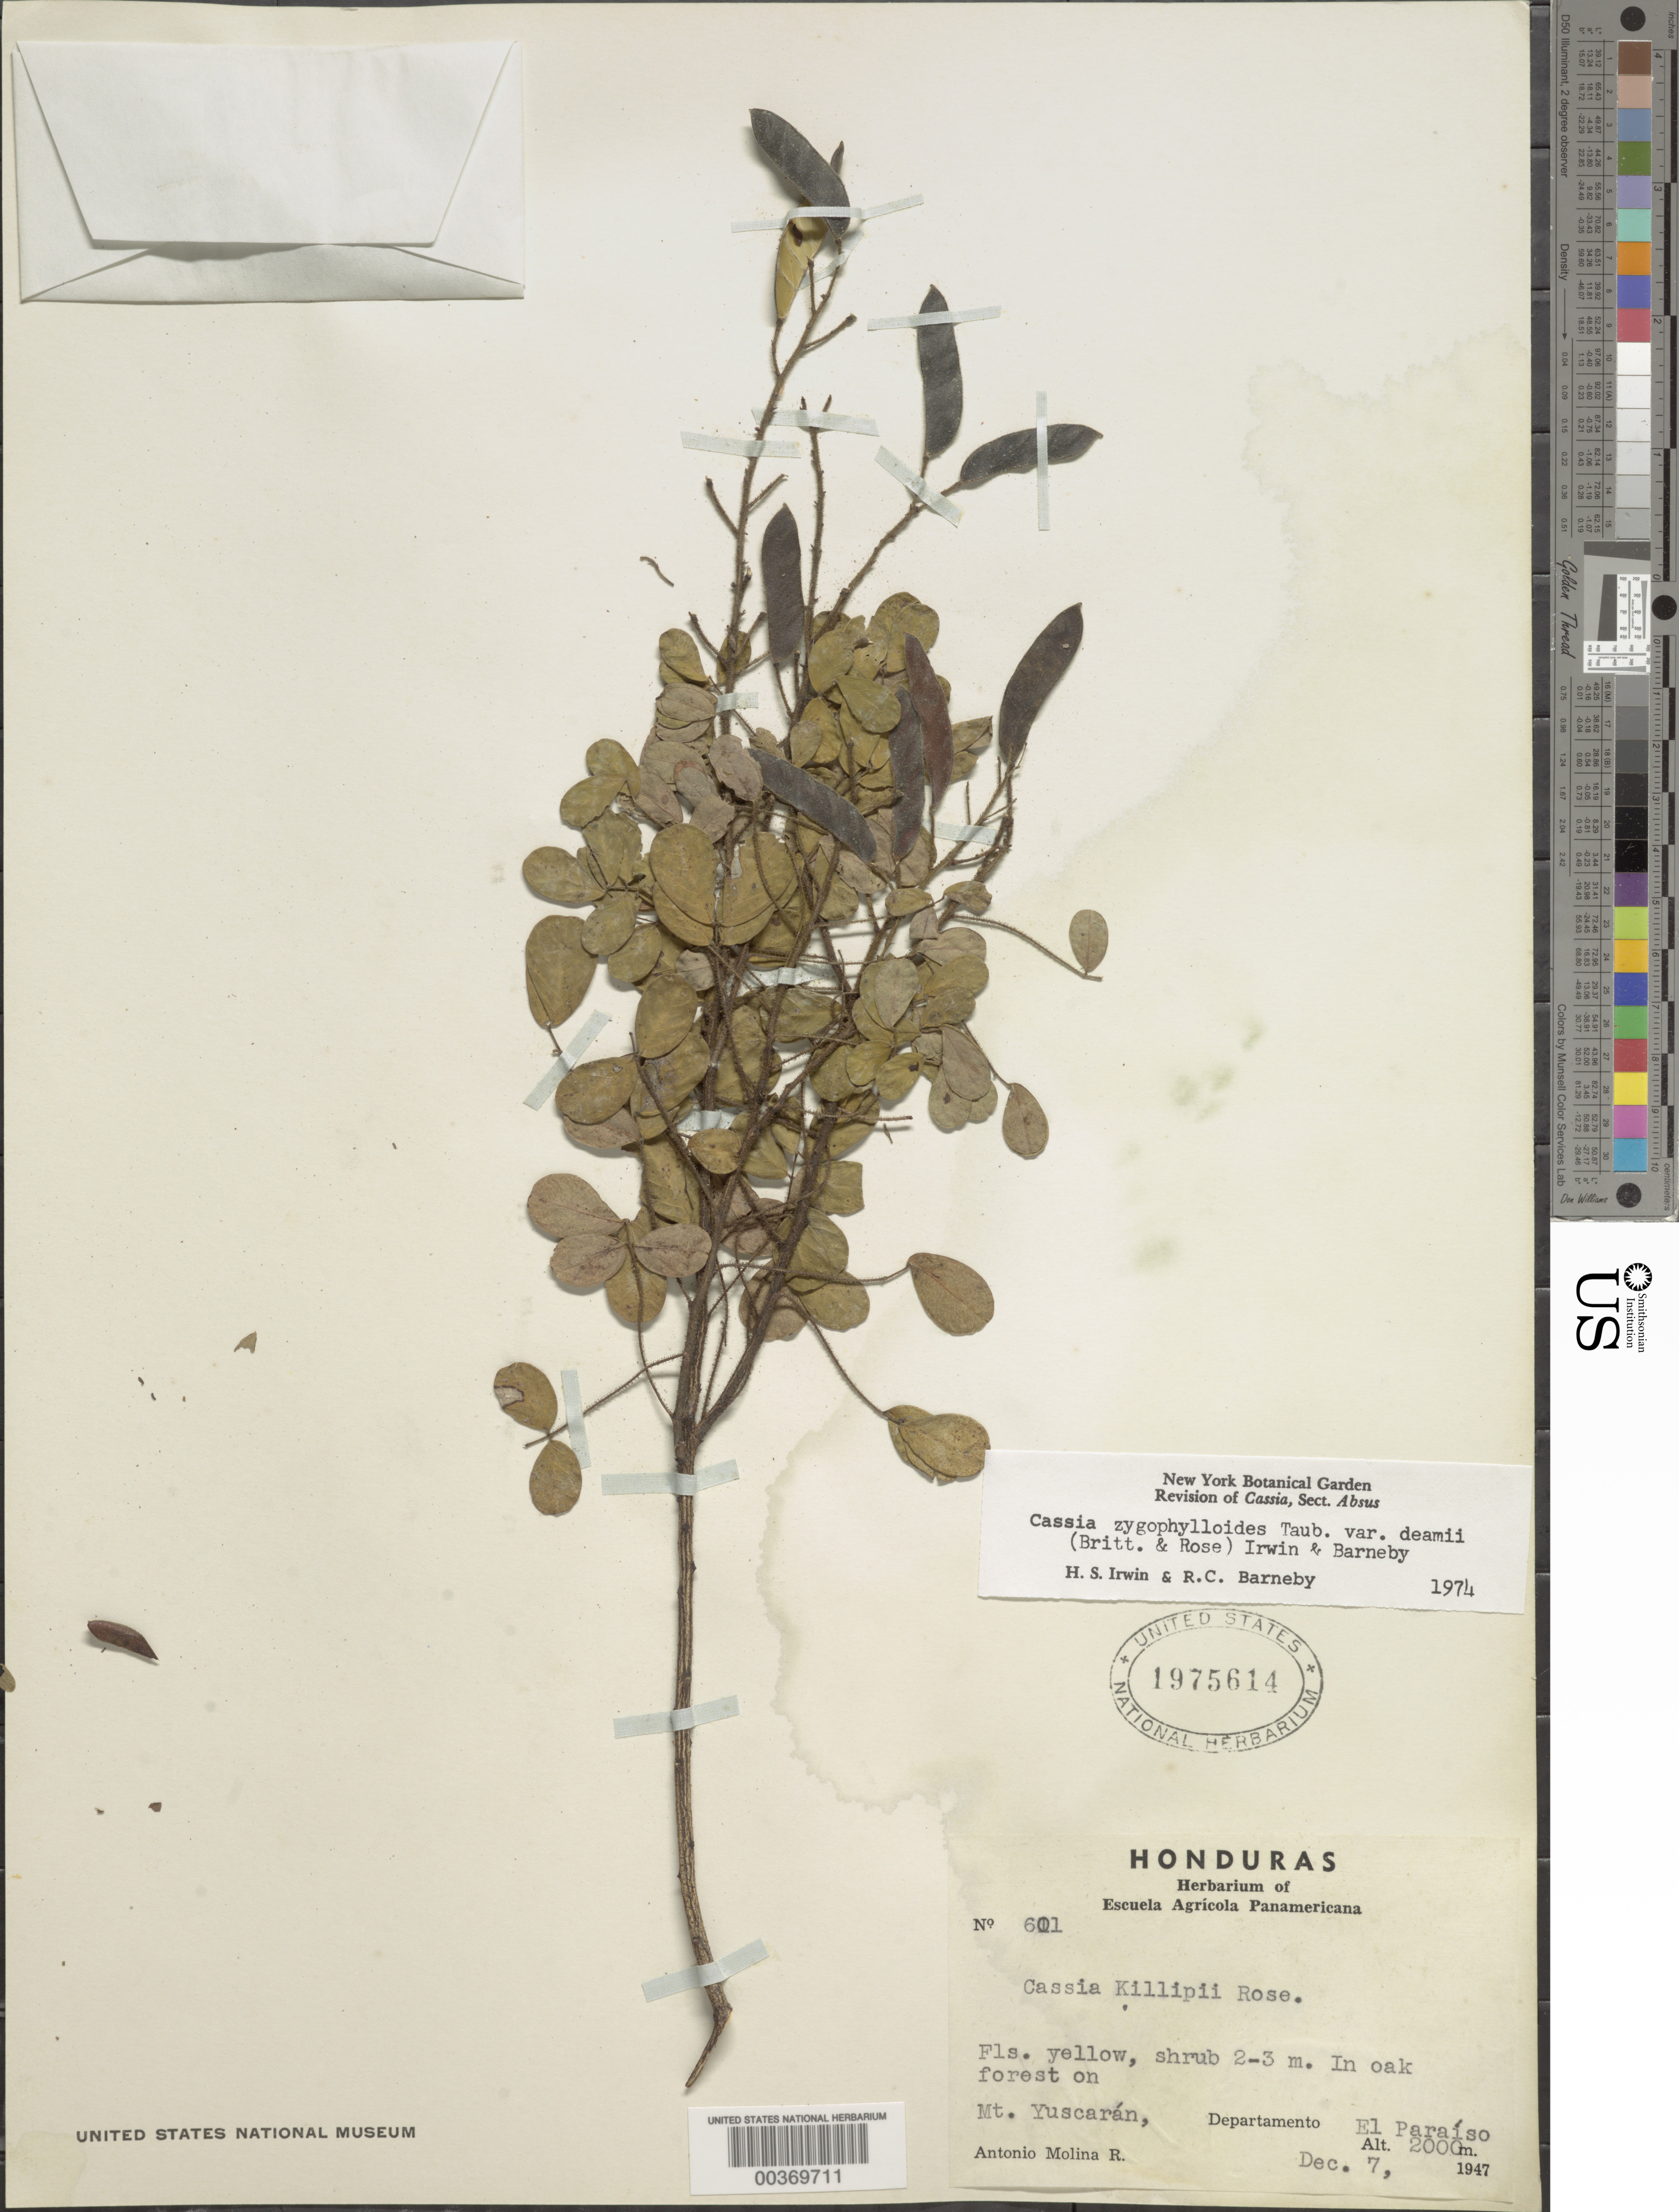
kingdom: Plantae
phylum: Tracheophyta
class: Magnoliopsida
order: Fabales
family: Fabaceae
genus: Chamaecrista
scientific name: Chamaecrista zygophylloides var. deamii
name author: (Britton & Rose) H.S. Irwin & Barneby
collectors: A. Molina R.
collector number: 601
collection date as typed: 07 Dec 1947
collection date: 1947-12-07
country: Honduras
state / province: El Paraíso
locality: Mt. Yuscaran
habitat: Oak forest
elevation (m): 2000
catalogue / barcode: US 1975614